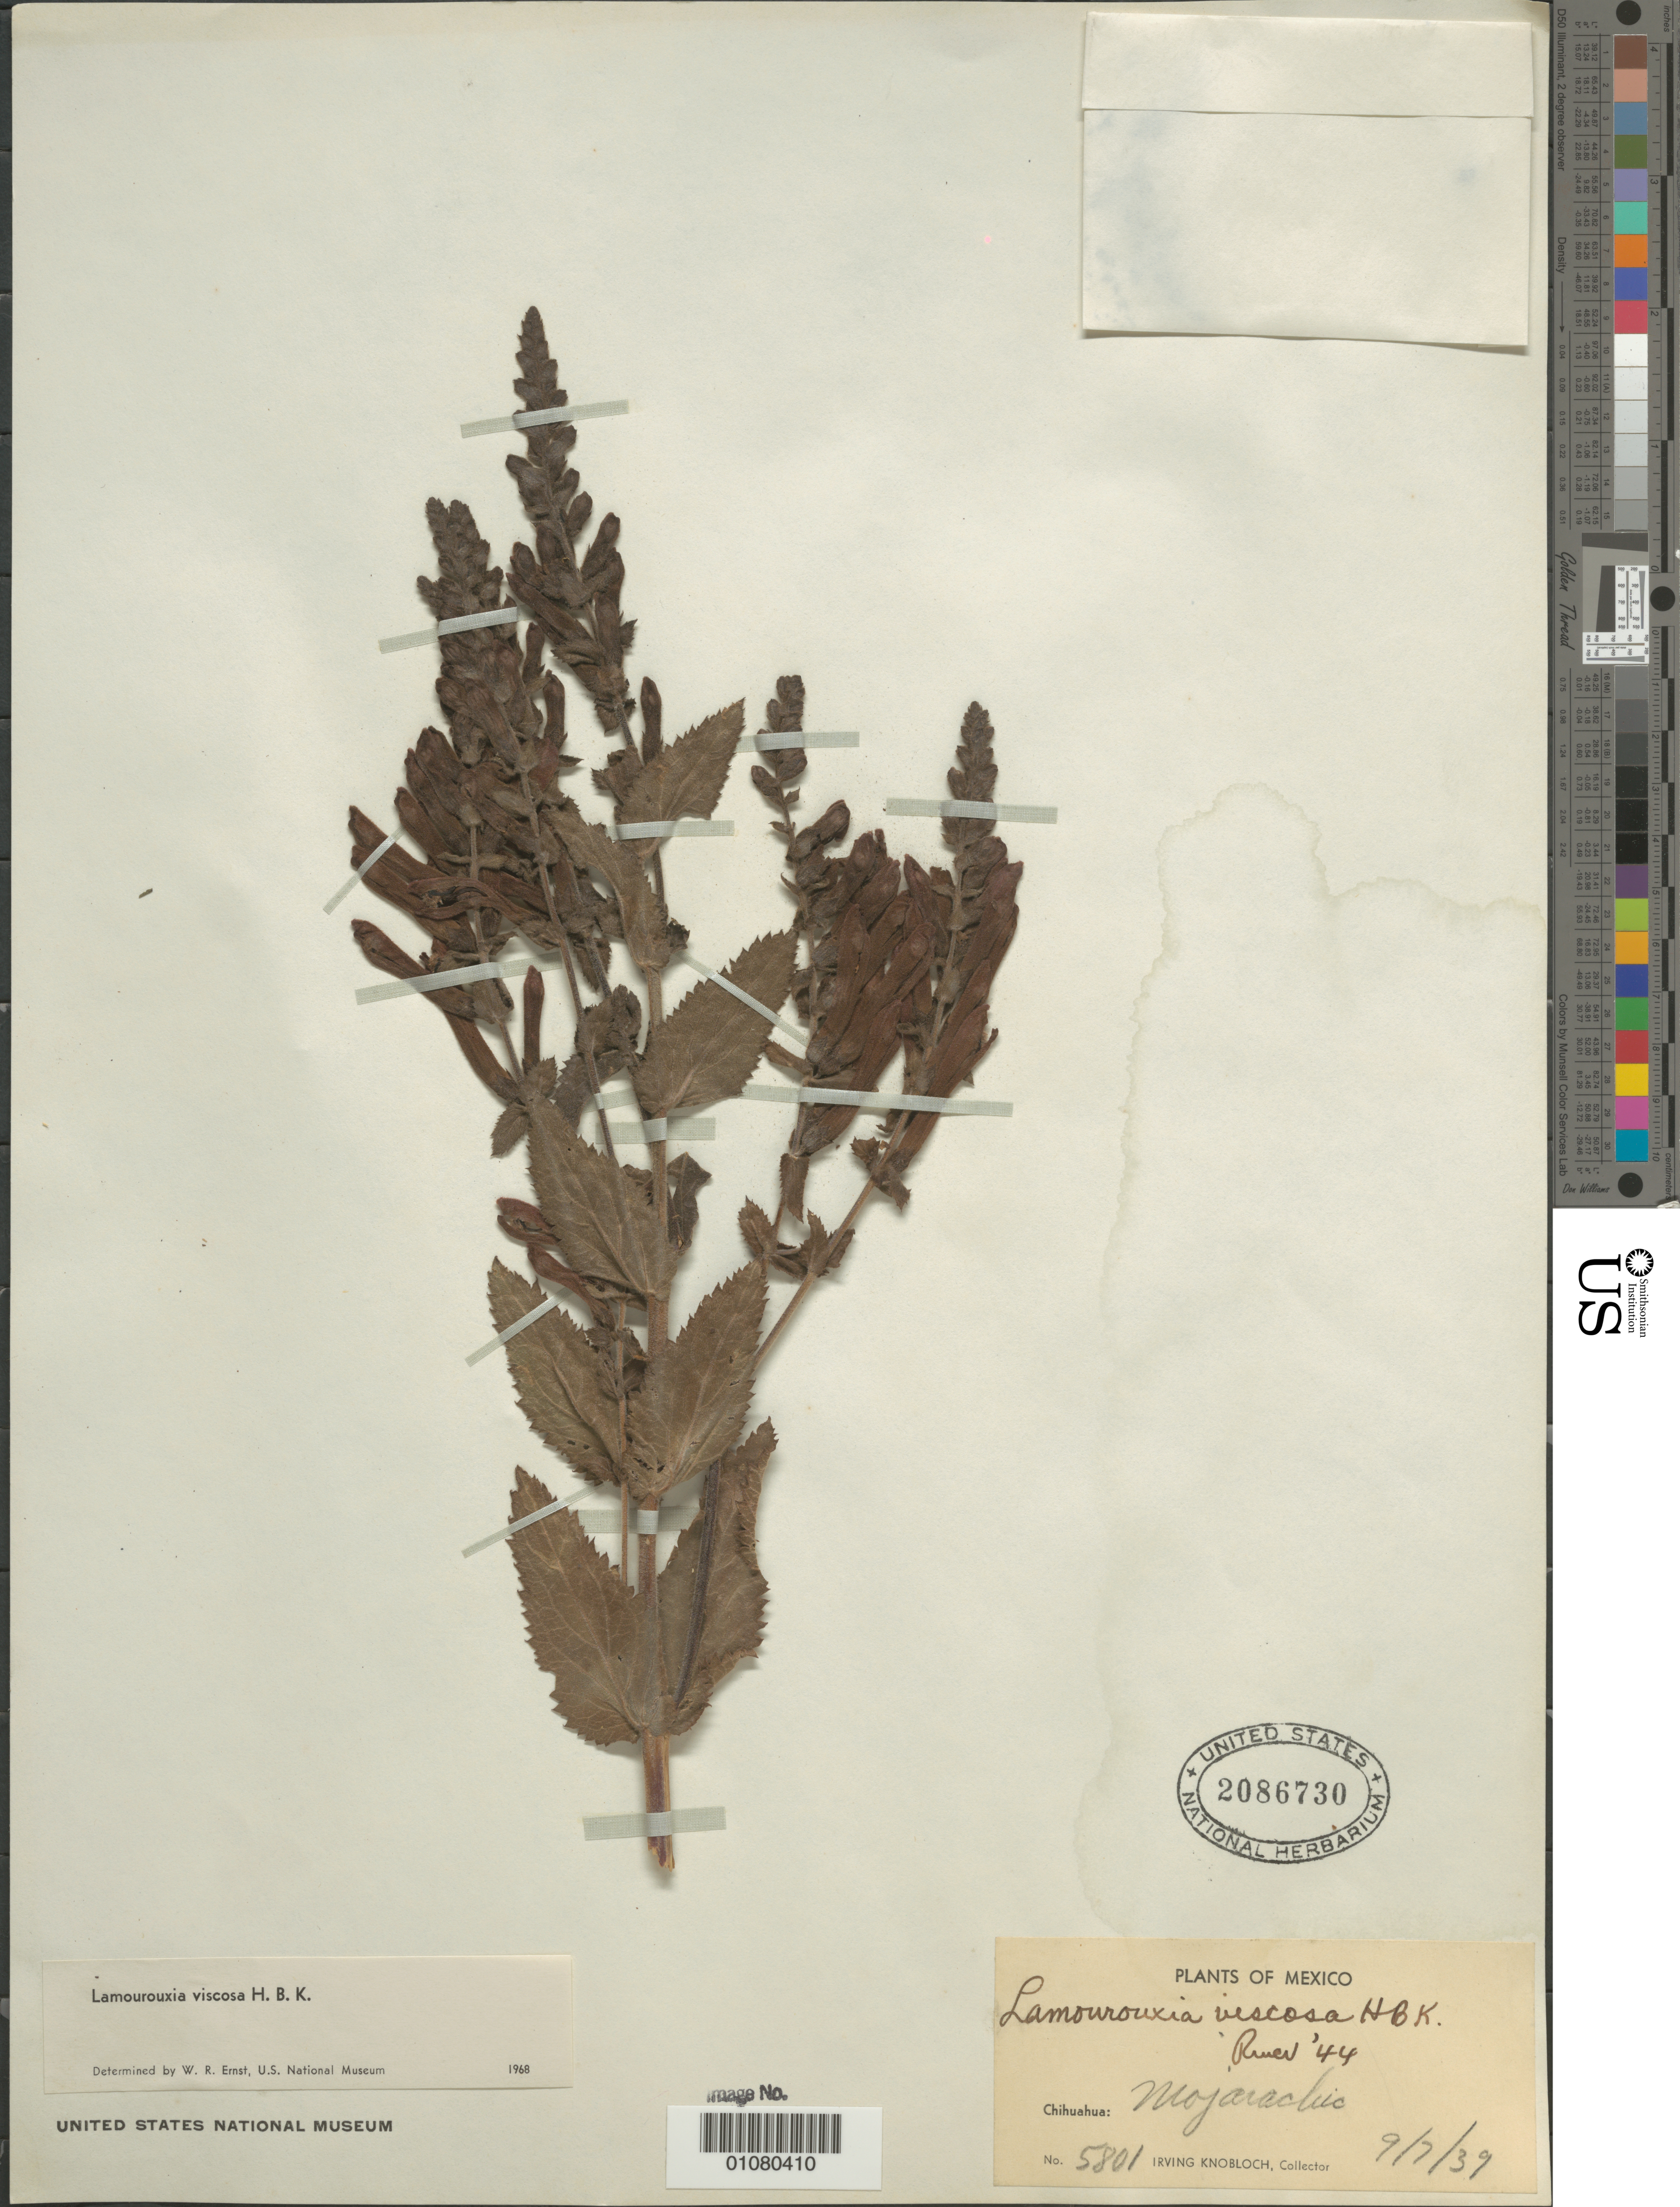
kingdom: Plantae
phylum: Tracheophyta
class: Magnoliopsida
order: Lamiales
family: Orobanchaceae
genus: Lamourouxia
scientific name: Lamourouxia viscosa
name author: Kunth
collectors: I. W. Knobloch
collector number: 5801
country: Mexico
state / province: Chihuahua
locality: Mojarachic, Chihuahua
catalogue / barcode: US 2086730